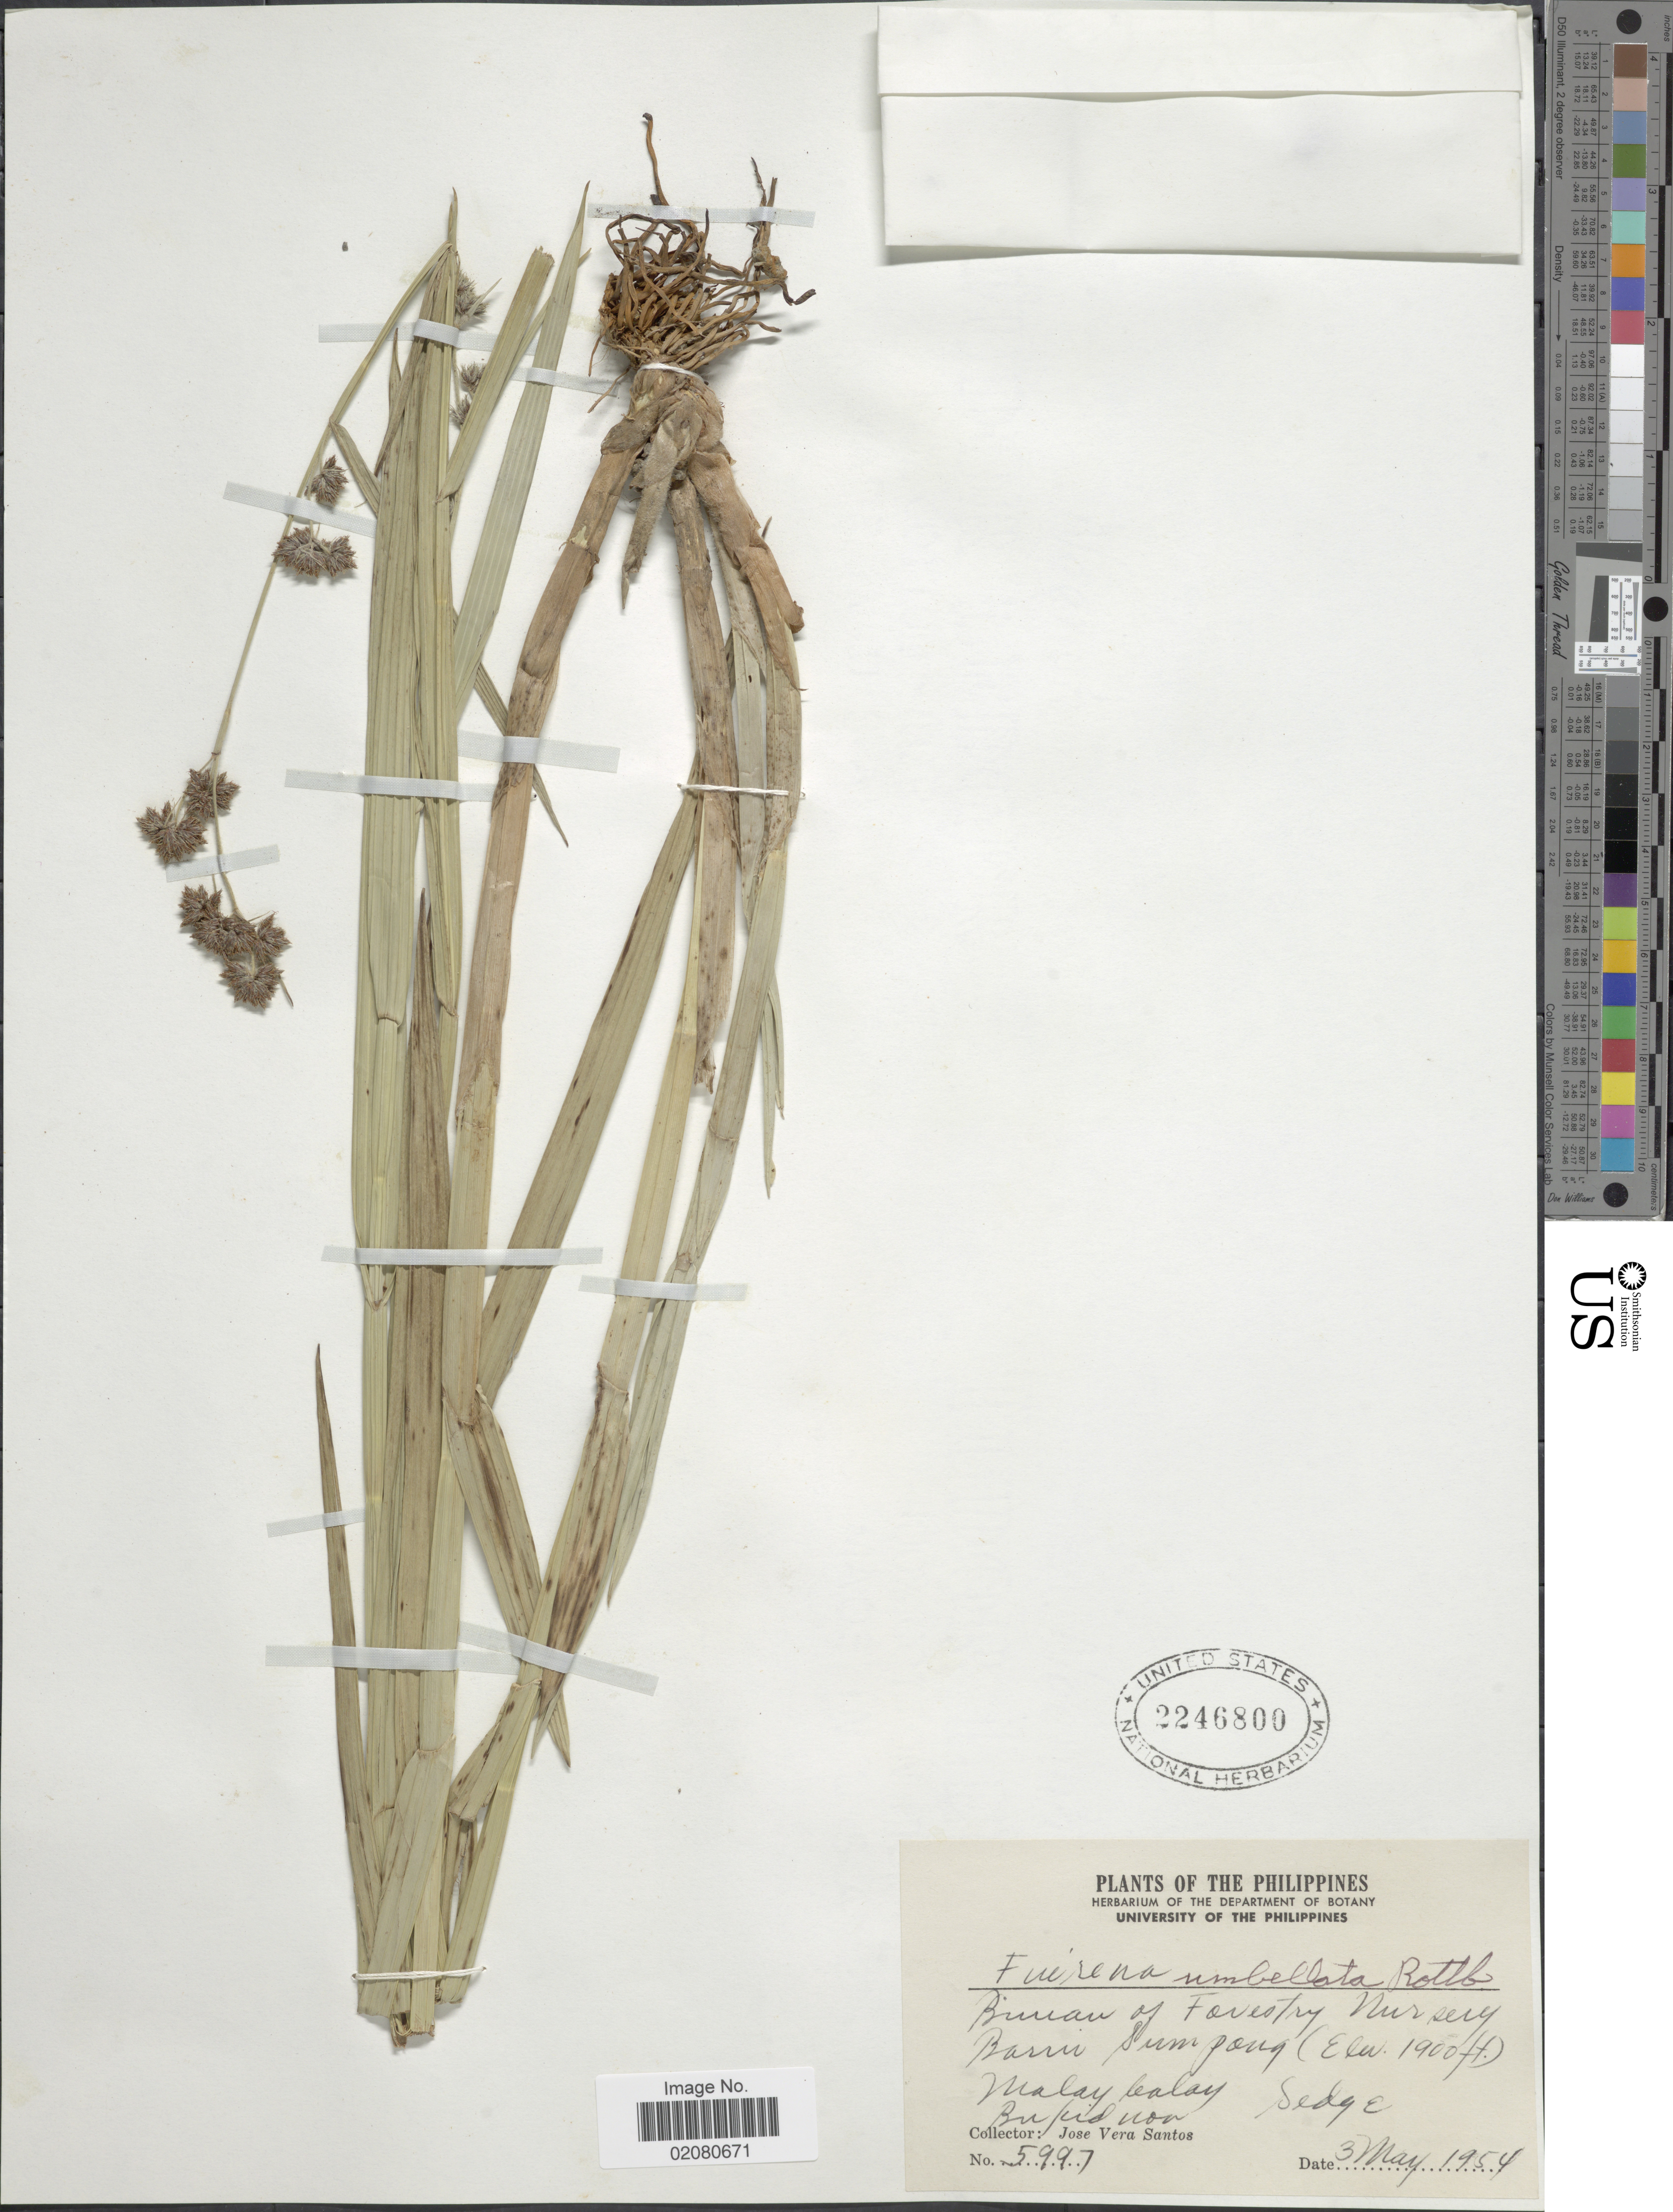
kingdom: Plantae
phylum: Tracheophyta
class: Liliopsida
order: Poales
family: Cyperaceae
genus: Fuirena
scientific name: Fuirena umbellata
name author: Rottb.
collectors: J. Santos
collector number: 5997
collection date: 1954-05-03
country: Philippines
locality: Biman of Forestry Nursery, Barrin Sumpong. Malay Calay.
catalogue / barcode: US 2246800